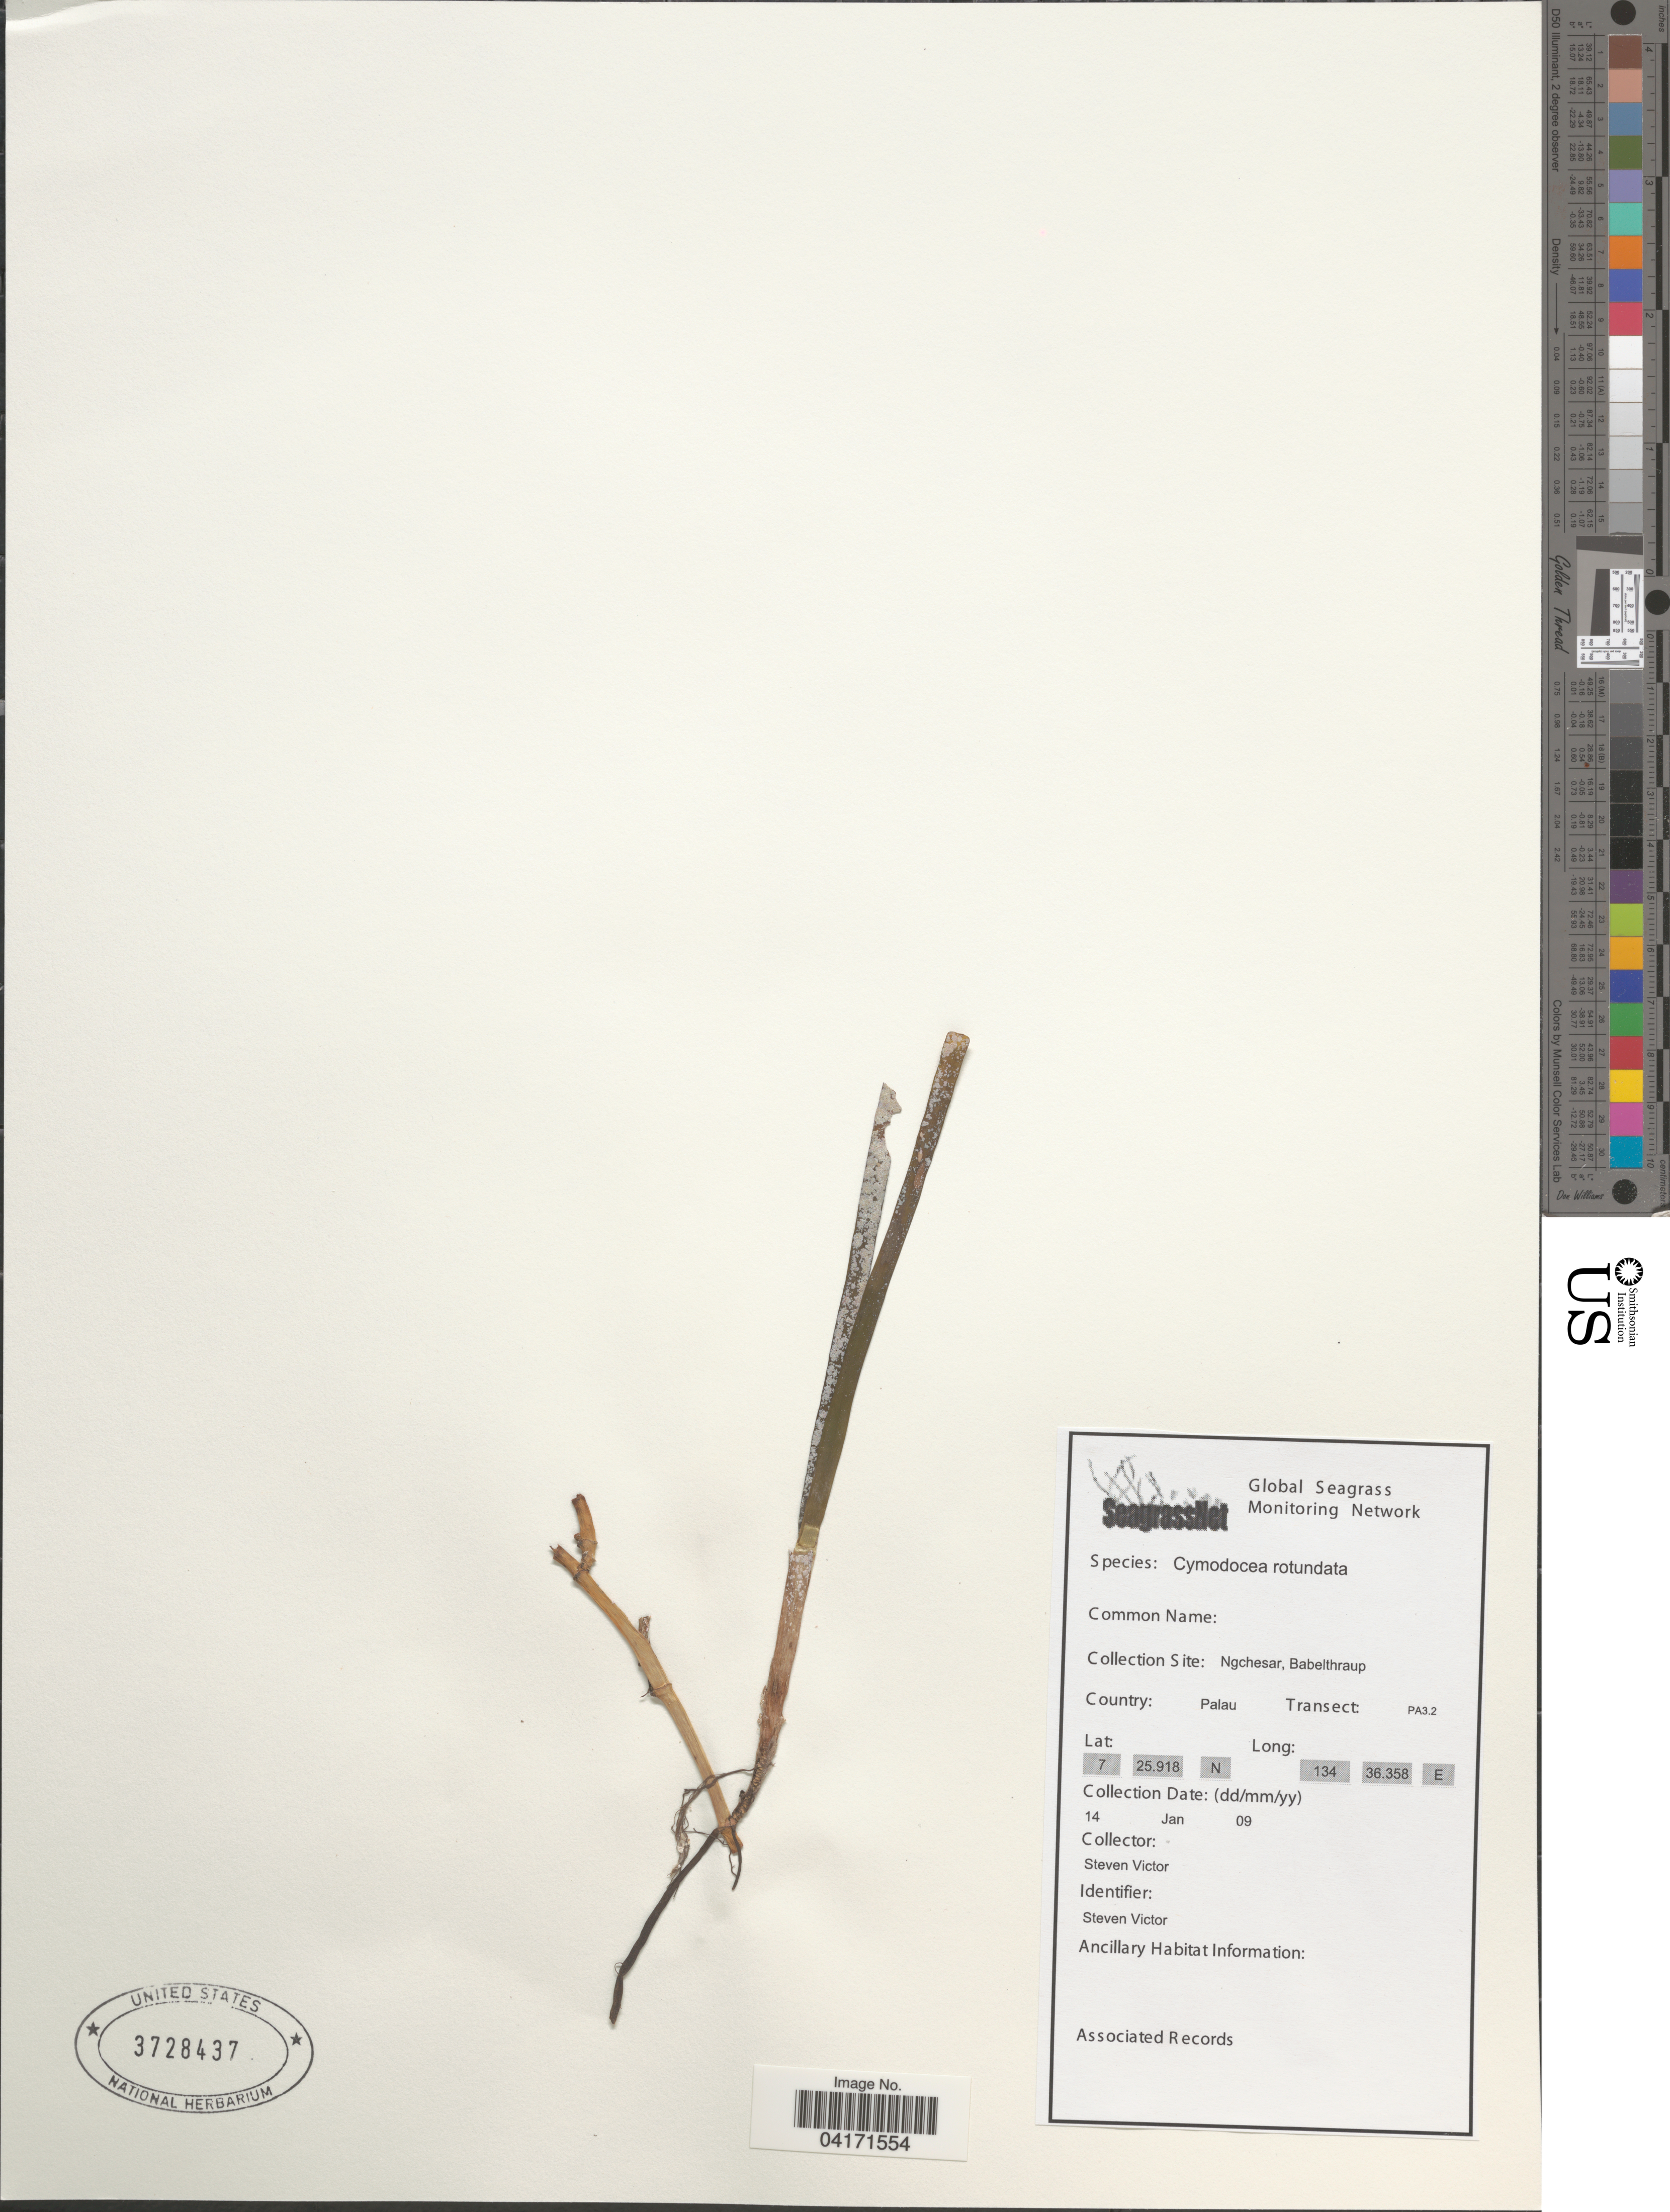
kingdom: Plantae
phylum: Tracheophyta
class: Liliopsida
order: Alismatales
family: Cymodoceaceae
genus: Cymodocea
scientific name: Cymodocea rotundata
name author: Asch. & Schweinf.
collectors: S. Victor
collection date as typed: Transcribed d/m/y: 14/1/9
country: Palau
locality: Ngchesar, Babelthraup. Palau. Transect: PA3.2.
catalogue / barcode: US 3728437